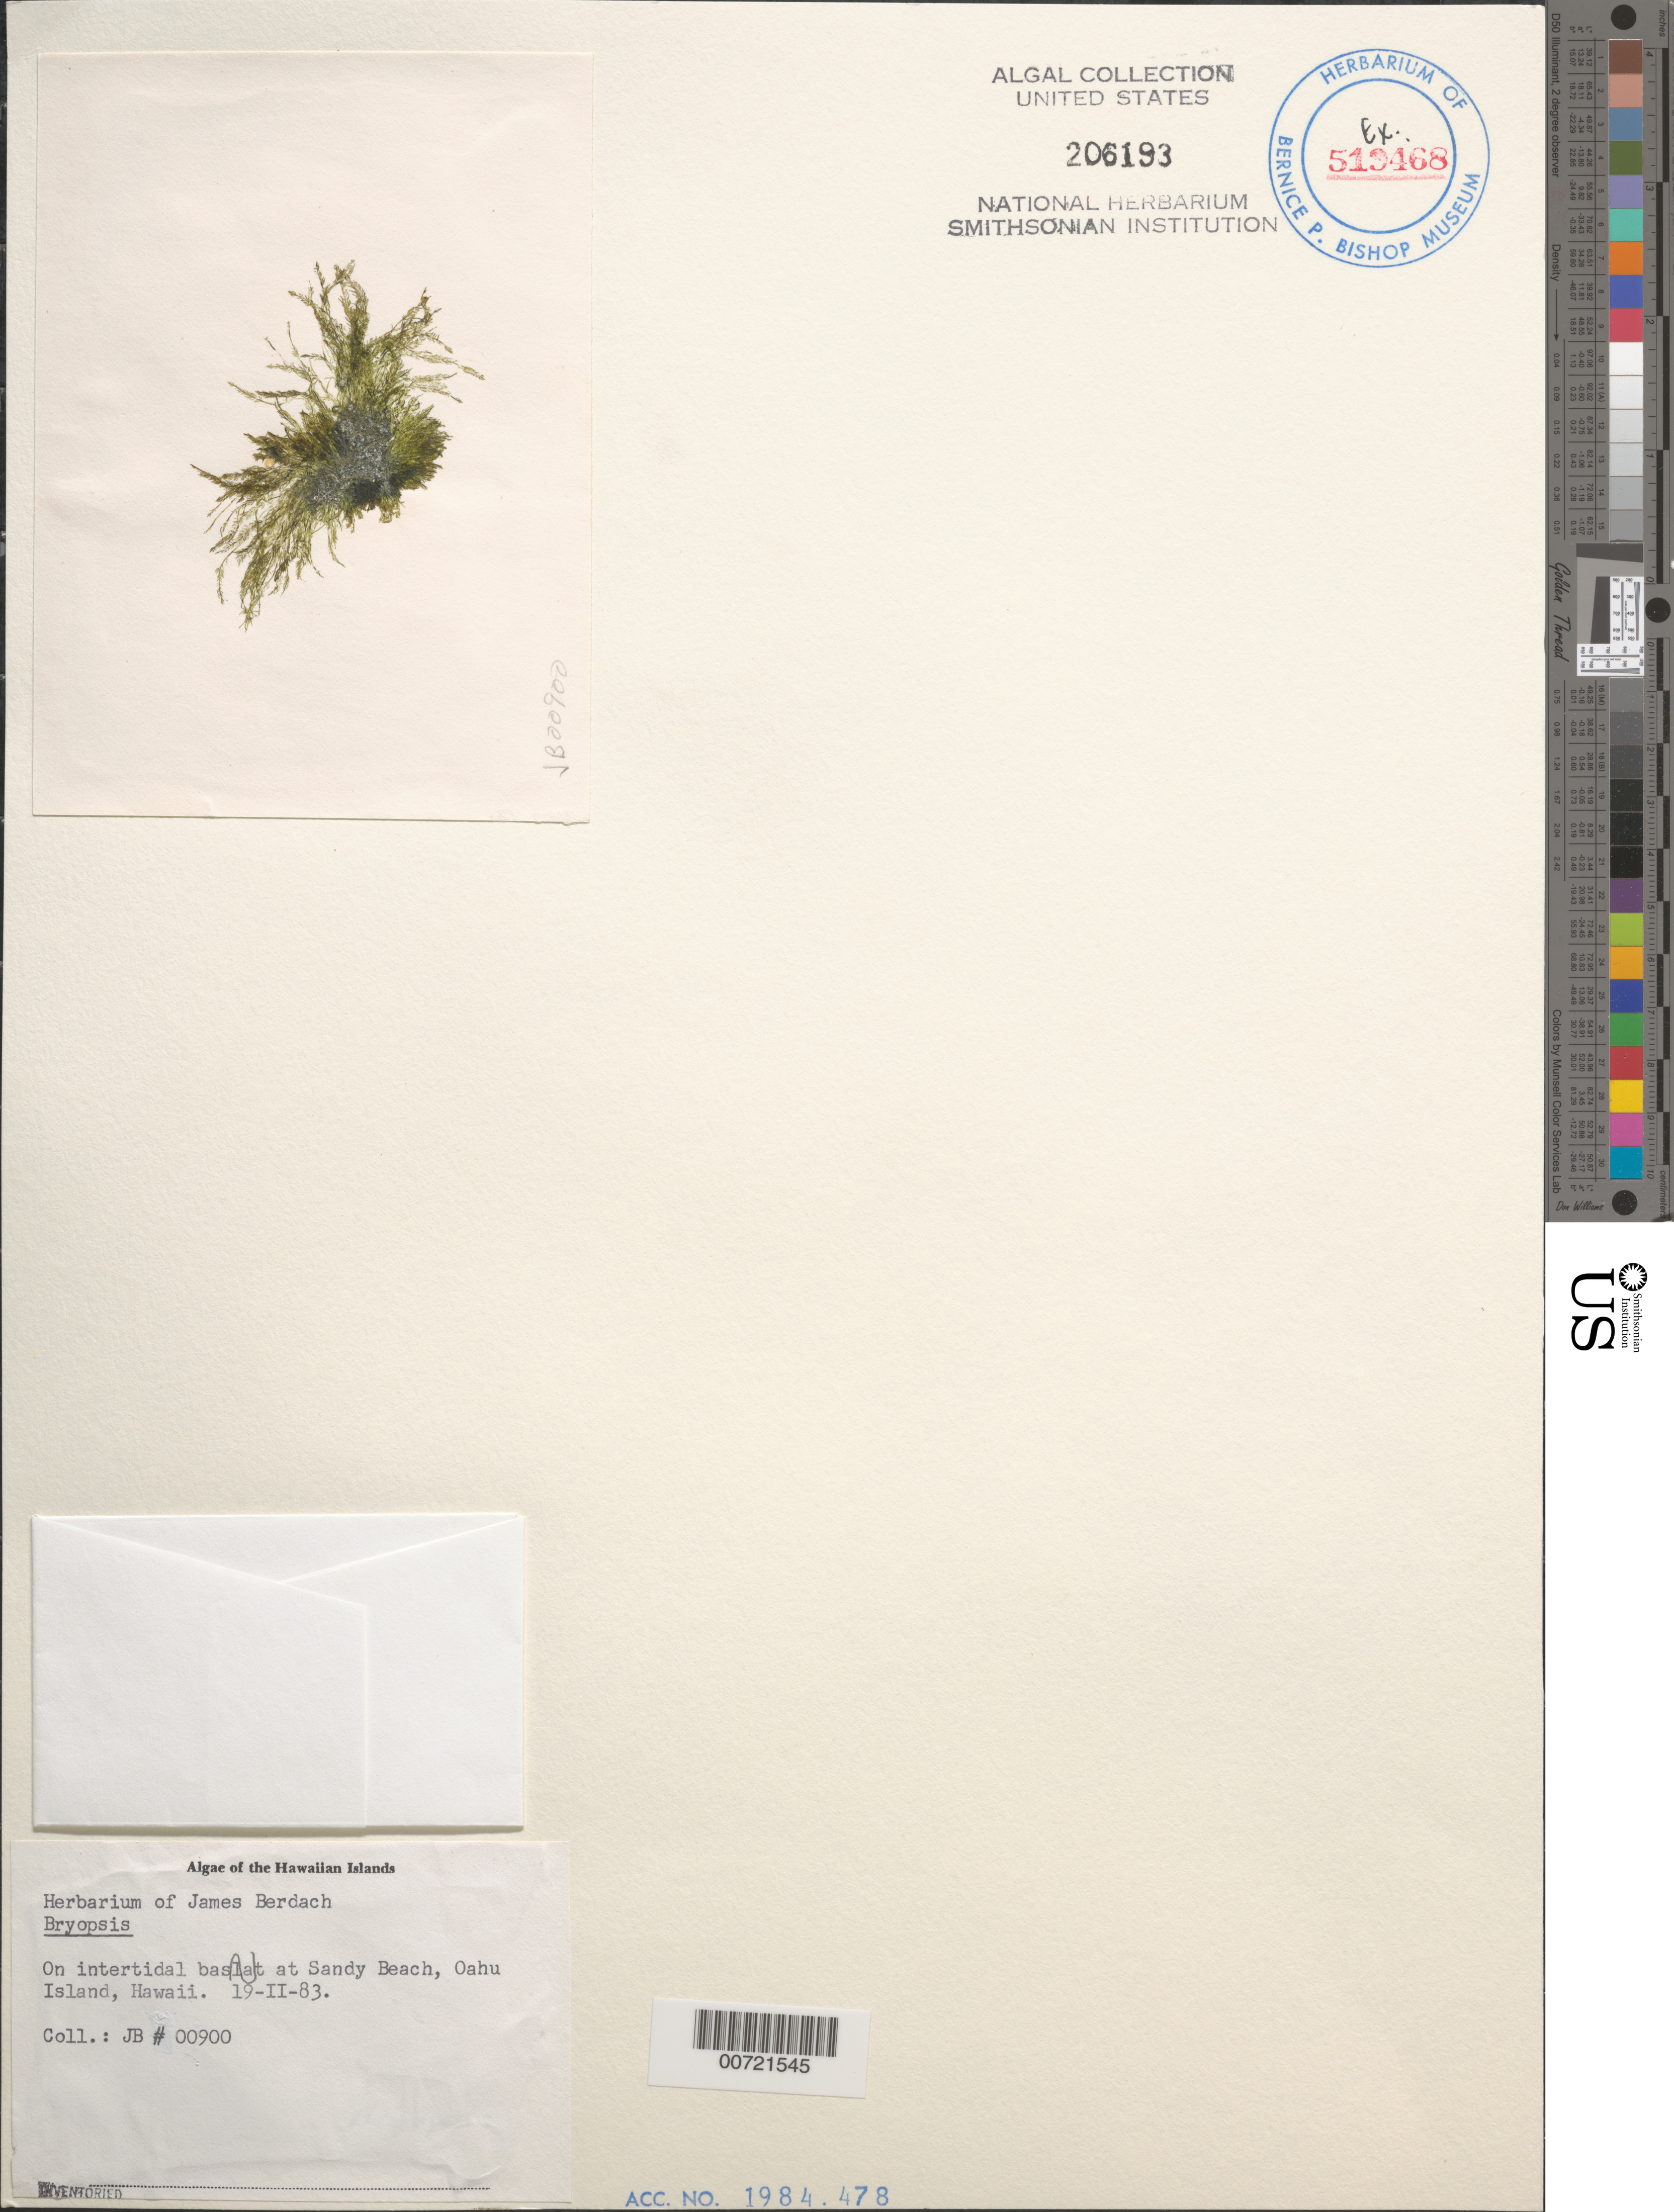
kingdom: Plantae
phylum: Chlorophyta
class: Ulvophyceae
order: Bryopsidales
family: Bryopsidaceae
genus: Bryopsis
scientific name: Bryopsis sp.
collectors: J. Berdach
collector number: JB 00900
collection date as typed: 19 Feb 1983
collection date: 1983-02-19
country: United States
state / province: Hawaii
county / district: Honolulu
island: Oahu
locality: Sandy Beach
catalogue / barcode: US 206193